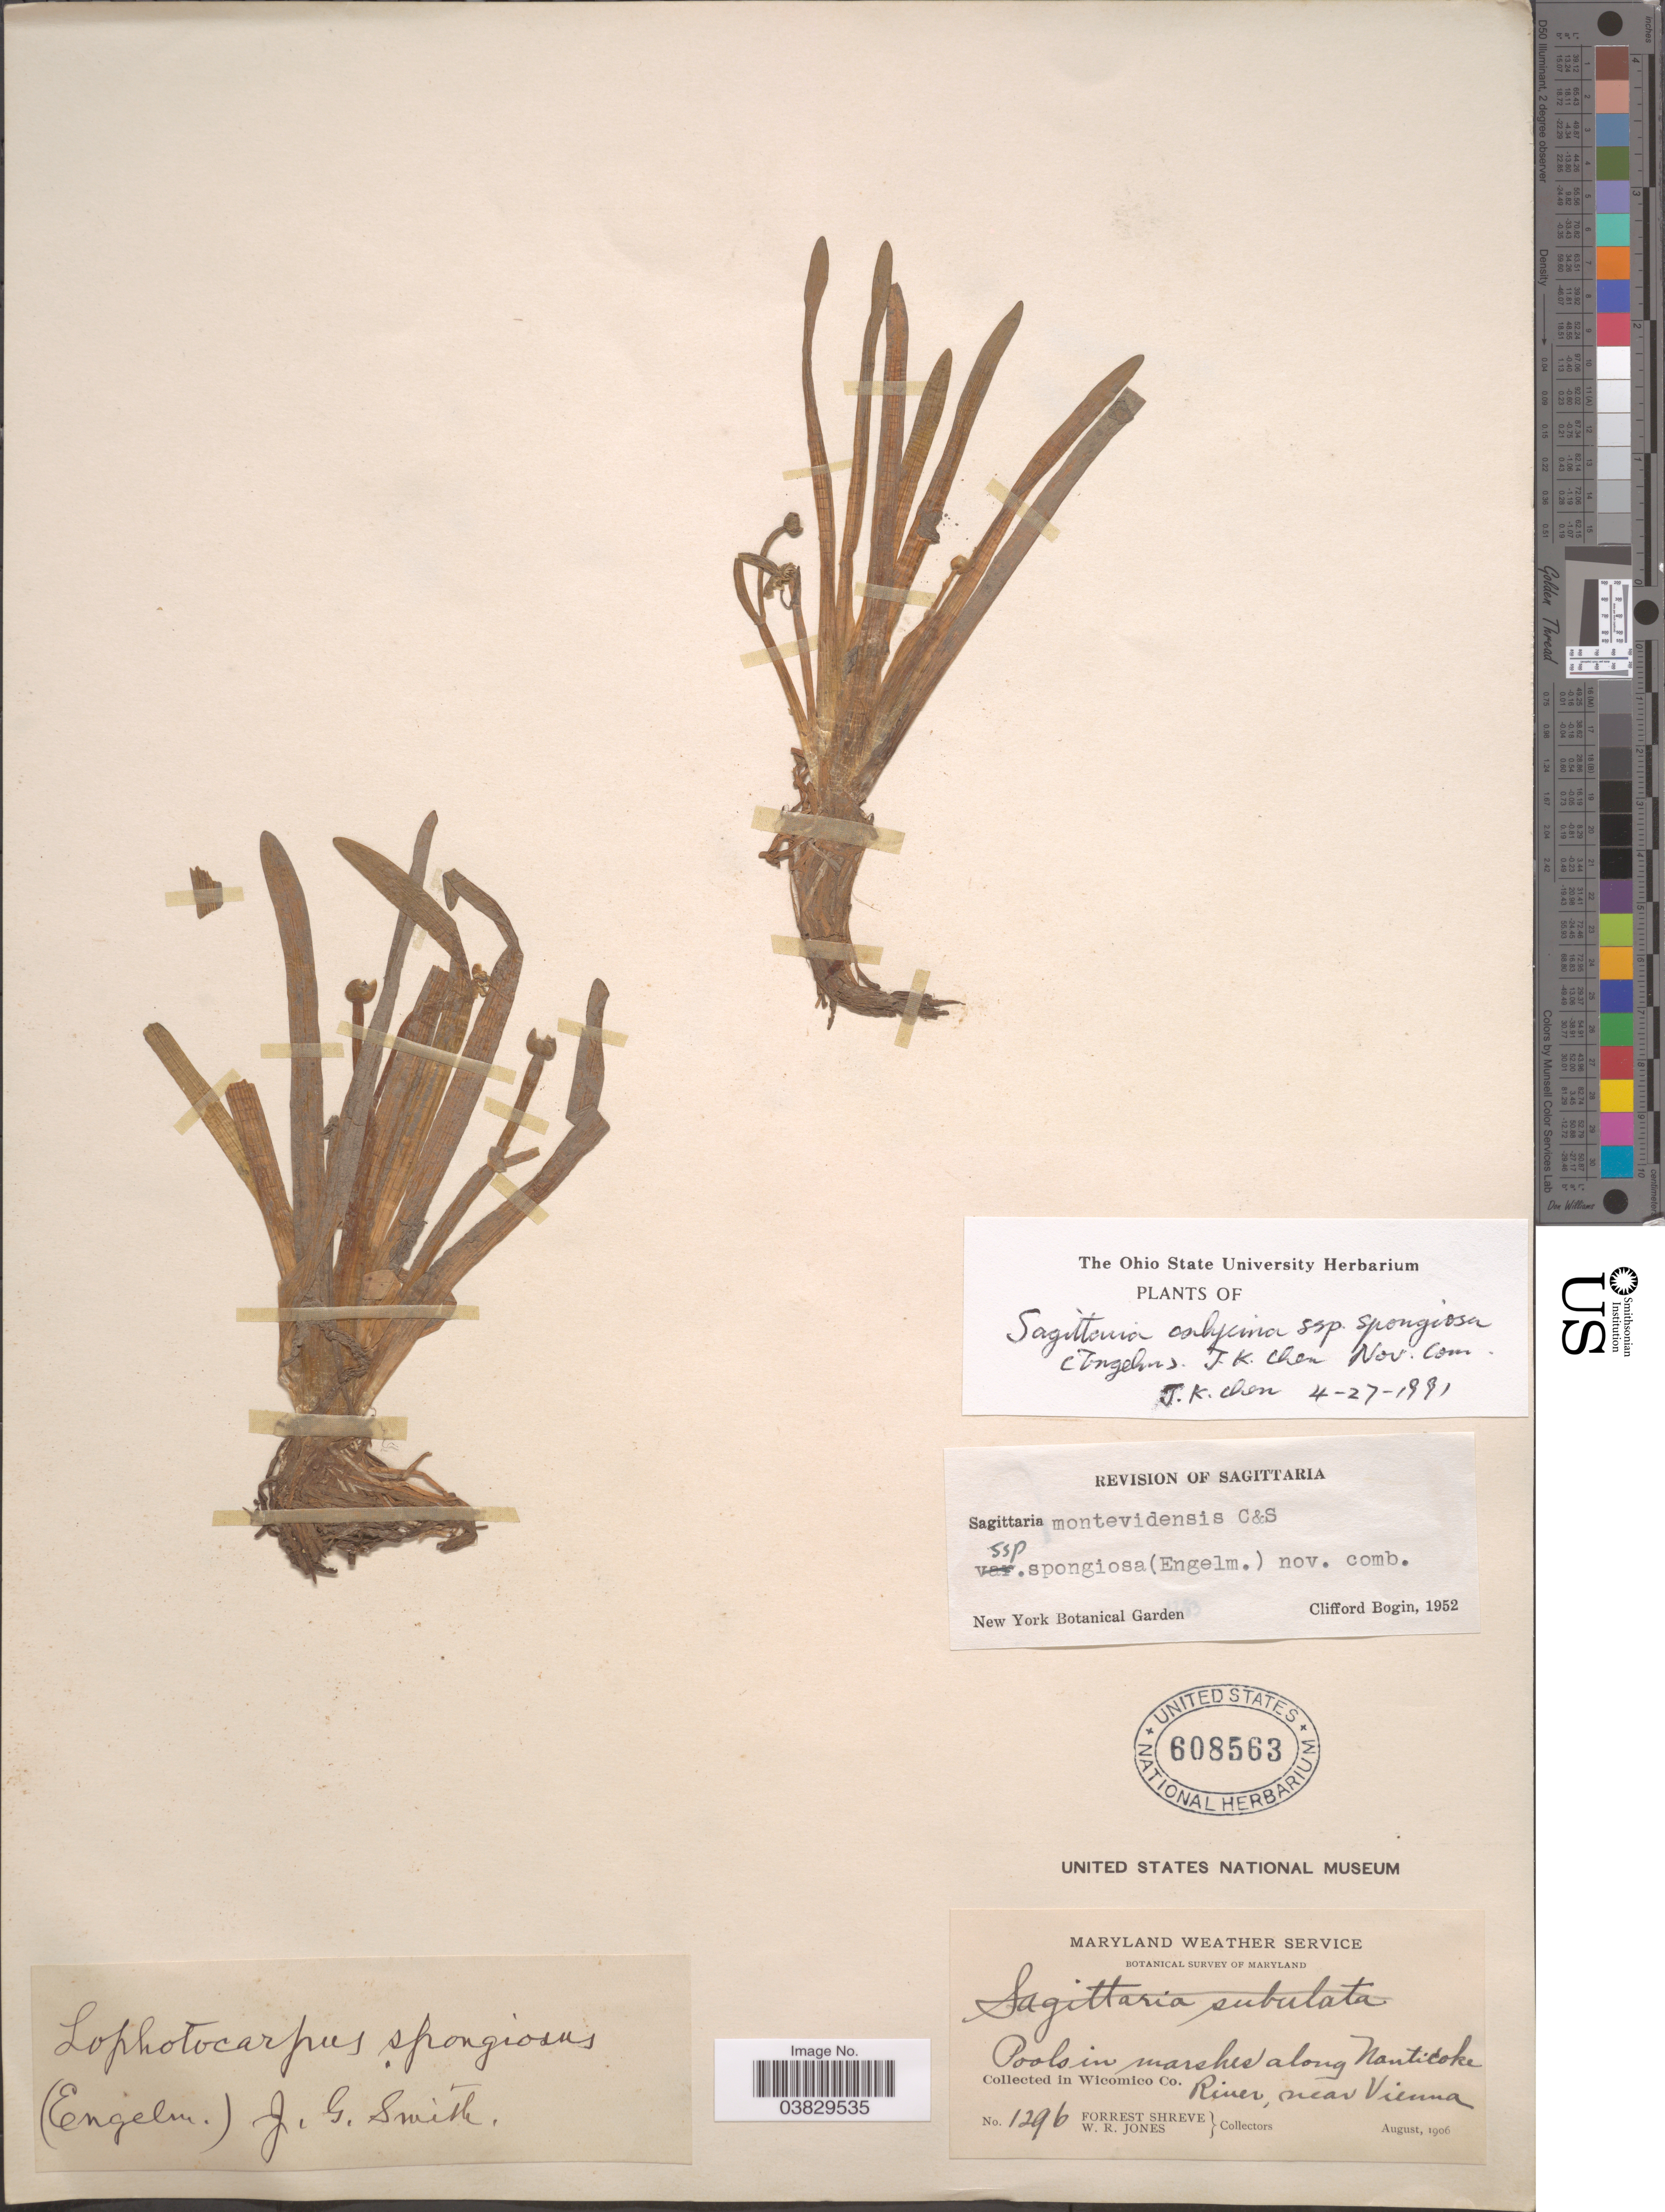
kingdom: Plantae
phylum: Tracheophyta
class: Liliopsida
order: Alismatales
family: Alismataceae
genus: Sagittaria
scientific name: Sagittaria calycina var. spongiosa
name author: Engelm.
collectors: F. Shreve & W. R. Jones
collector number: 1296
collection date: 1906-08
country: United States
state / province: Maryland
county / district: Wicomico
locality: Pools in marshes along Nanticoke River, near Vienna. Wicomico Co.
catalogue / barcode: US 608563